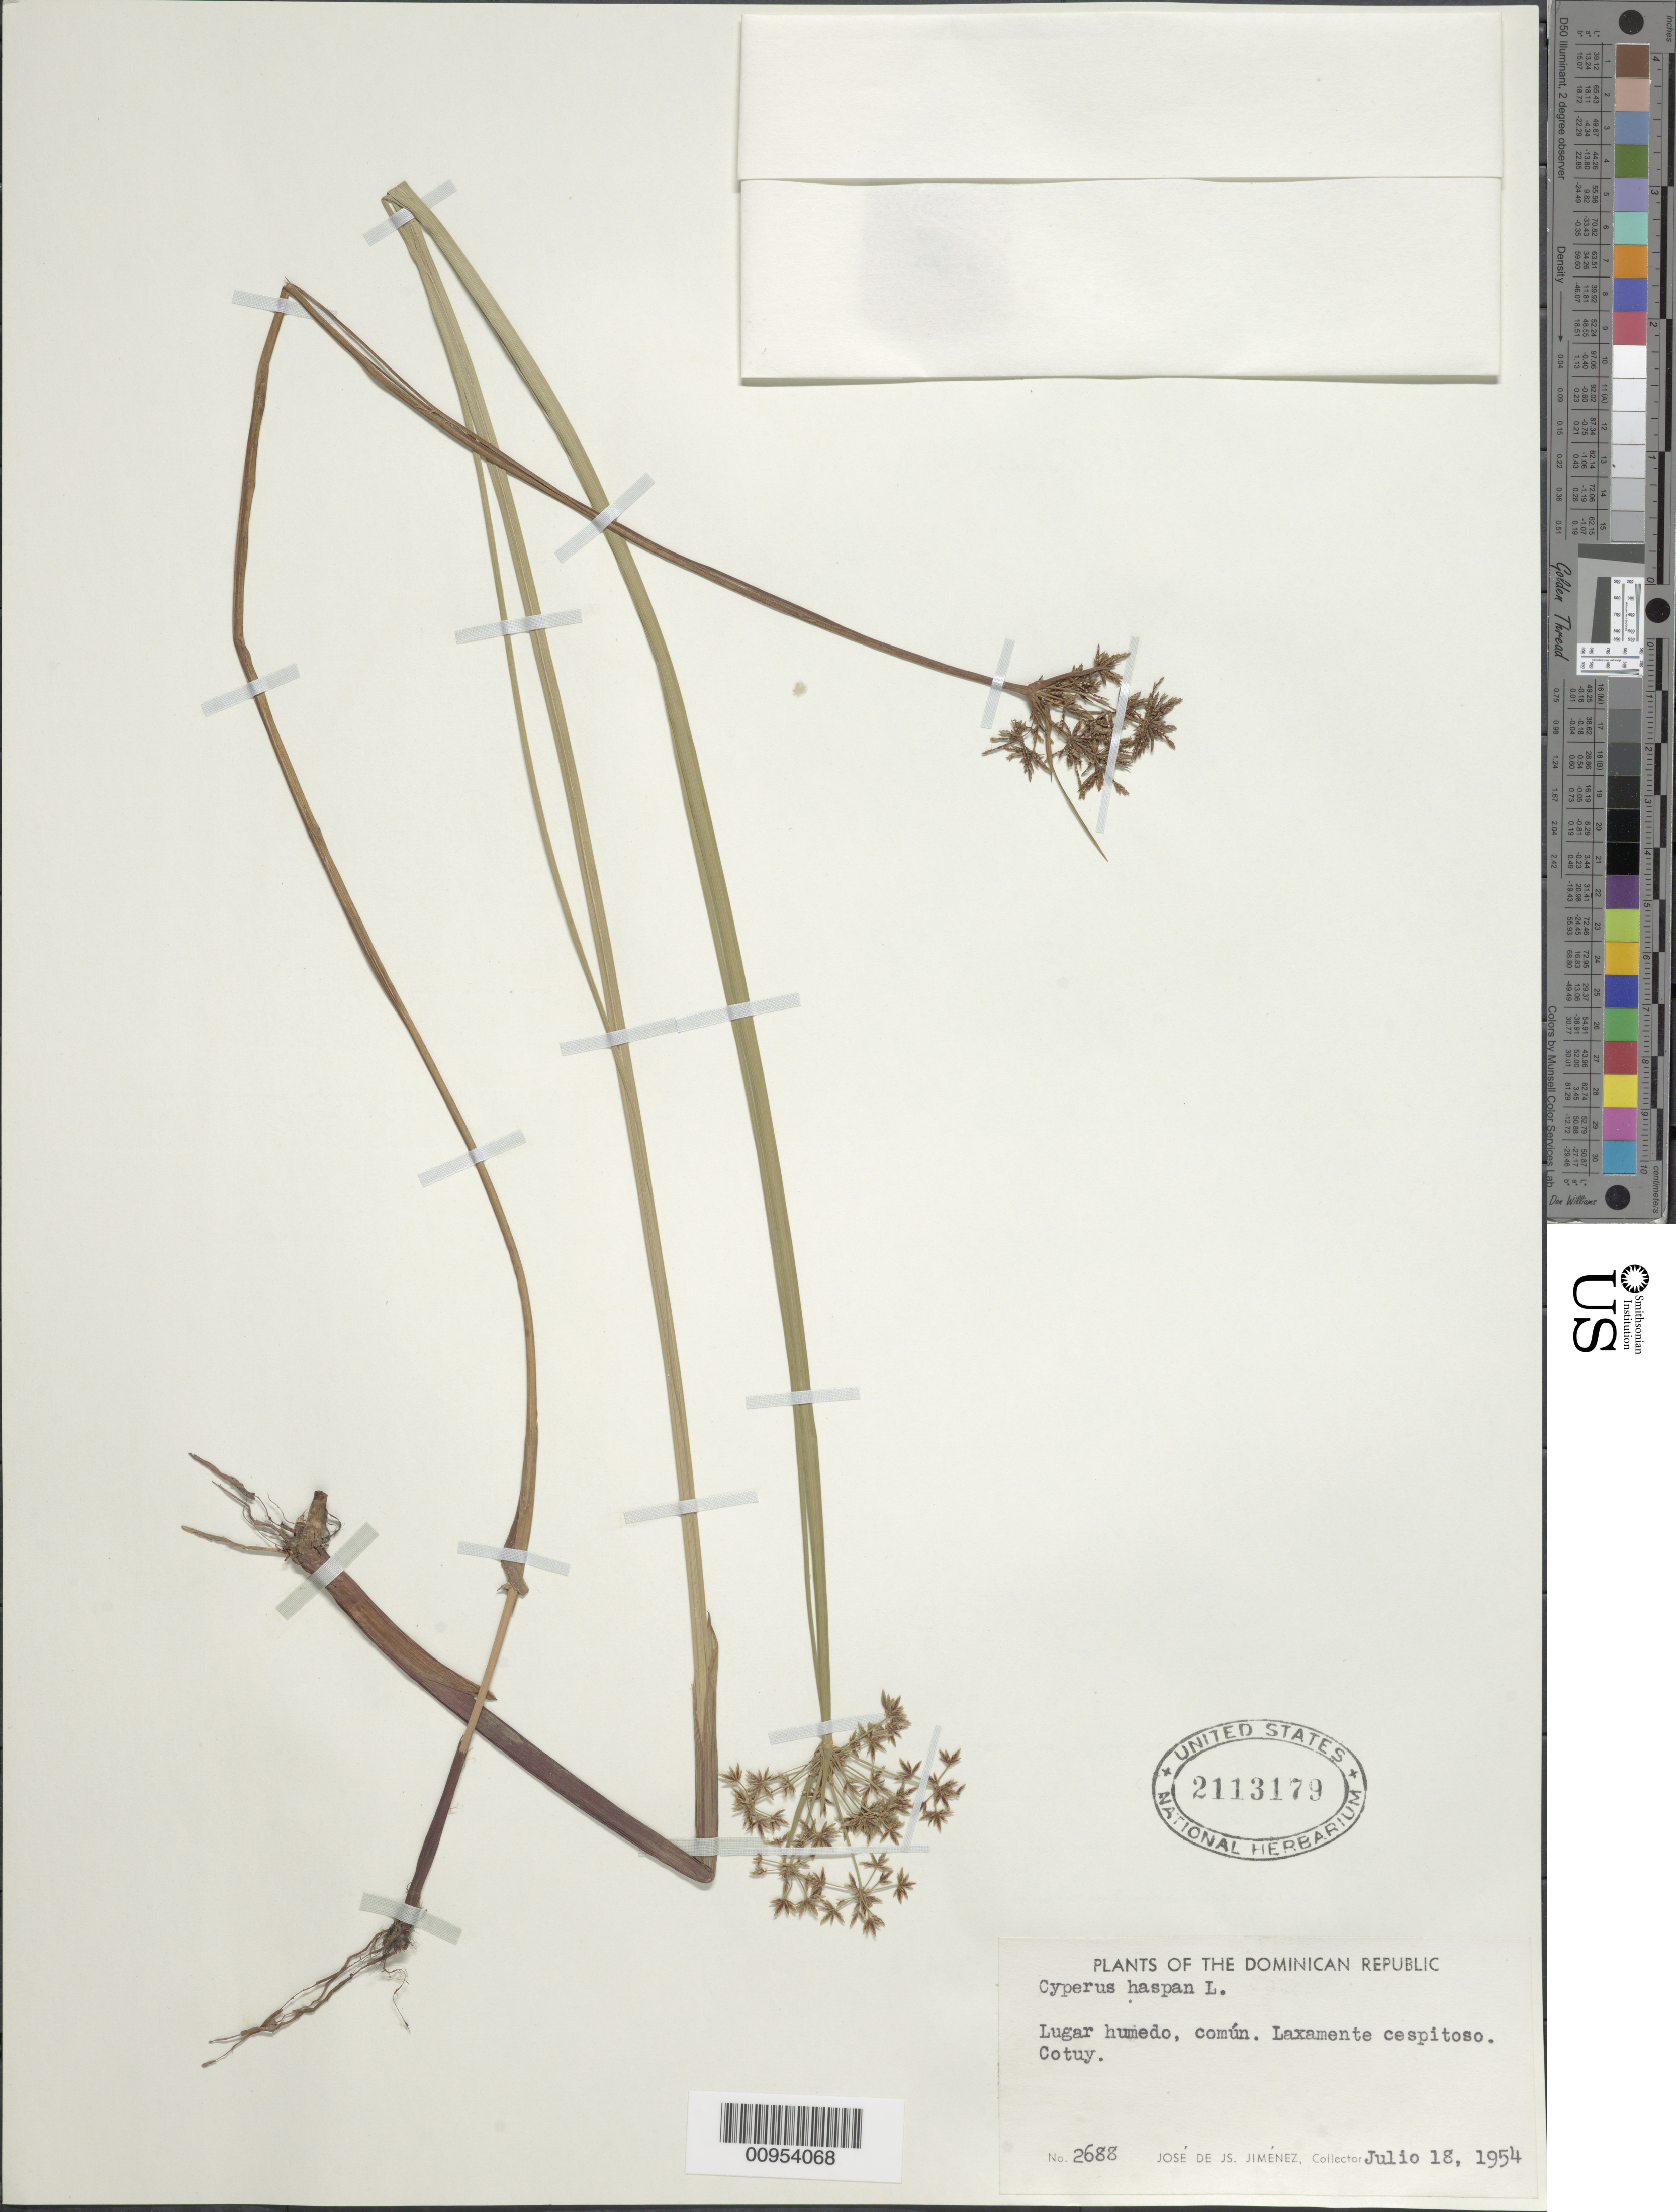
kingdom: Plantae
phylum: Tracheophyta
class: Liliopsida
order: Poales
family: Cyperaceae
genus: Cyperus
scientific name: Cyperus haspan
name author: L.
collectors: J. J. Jiménez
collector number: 2688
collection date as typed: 18 Jul 1954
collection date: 1954-07-18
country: Dominican Republic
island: Hispaniola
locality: Cotuy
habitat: Lugar humedo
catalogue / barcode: US 2113179